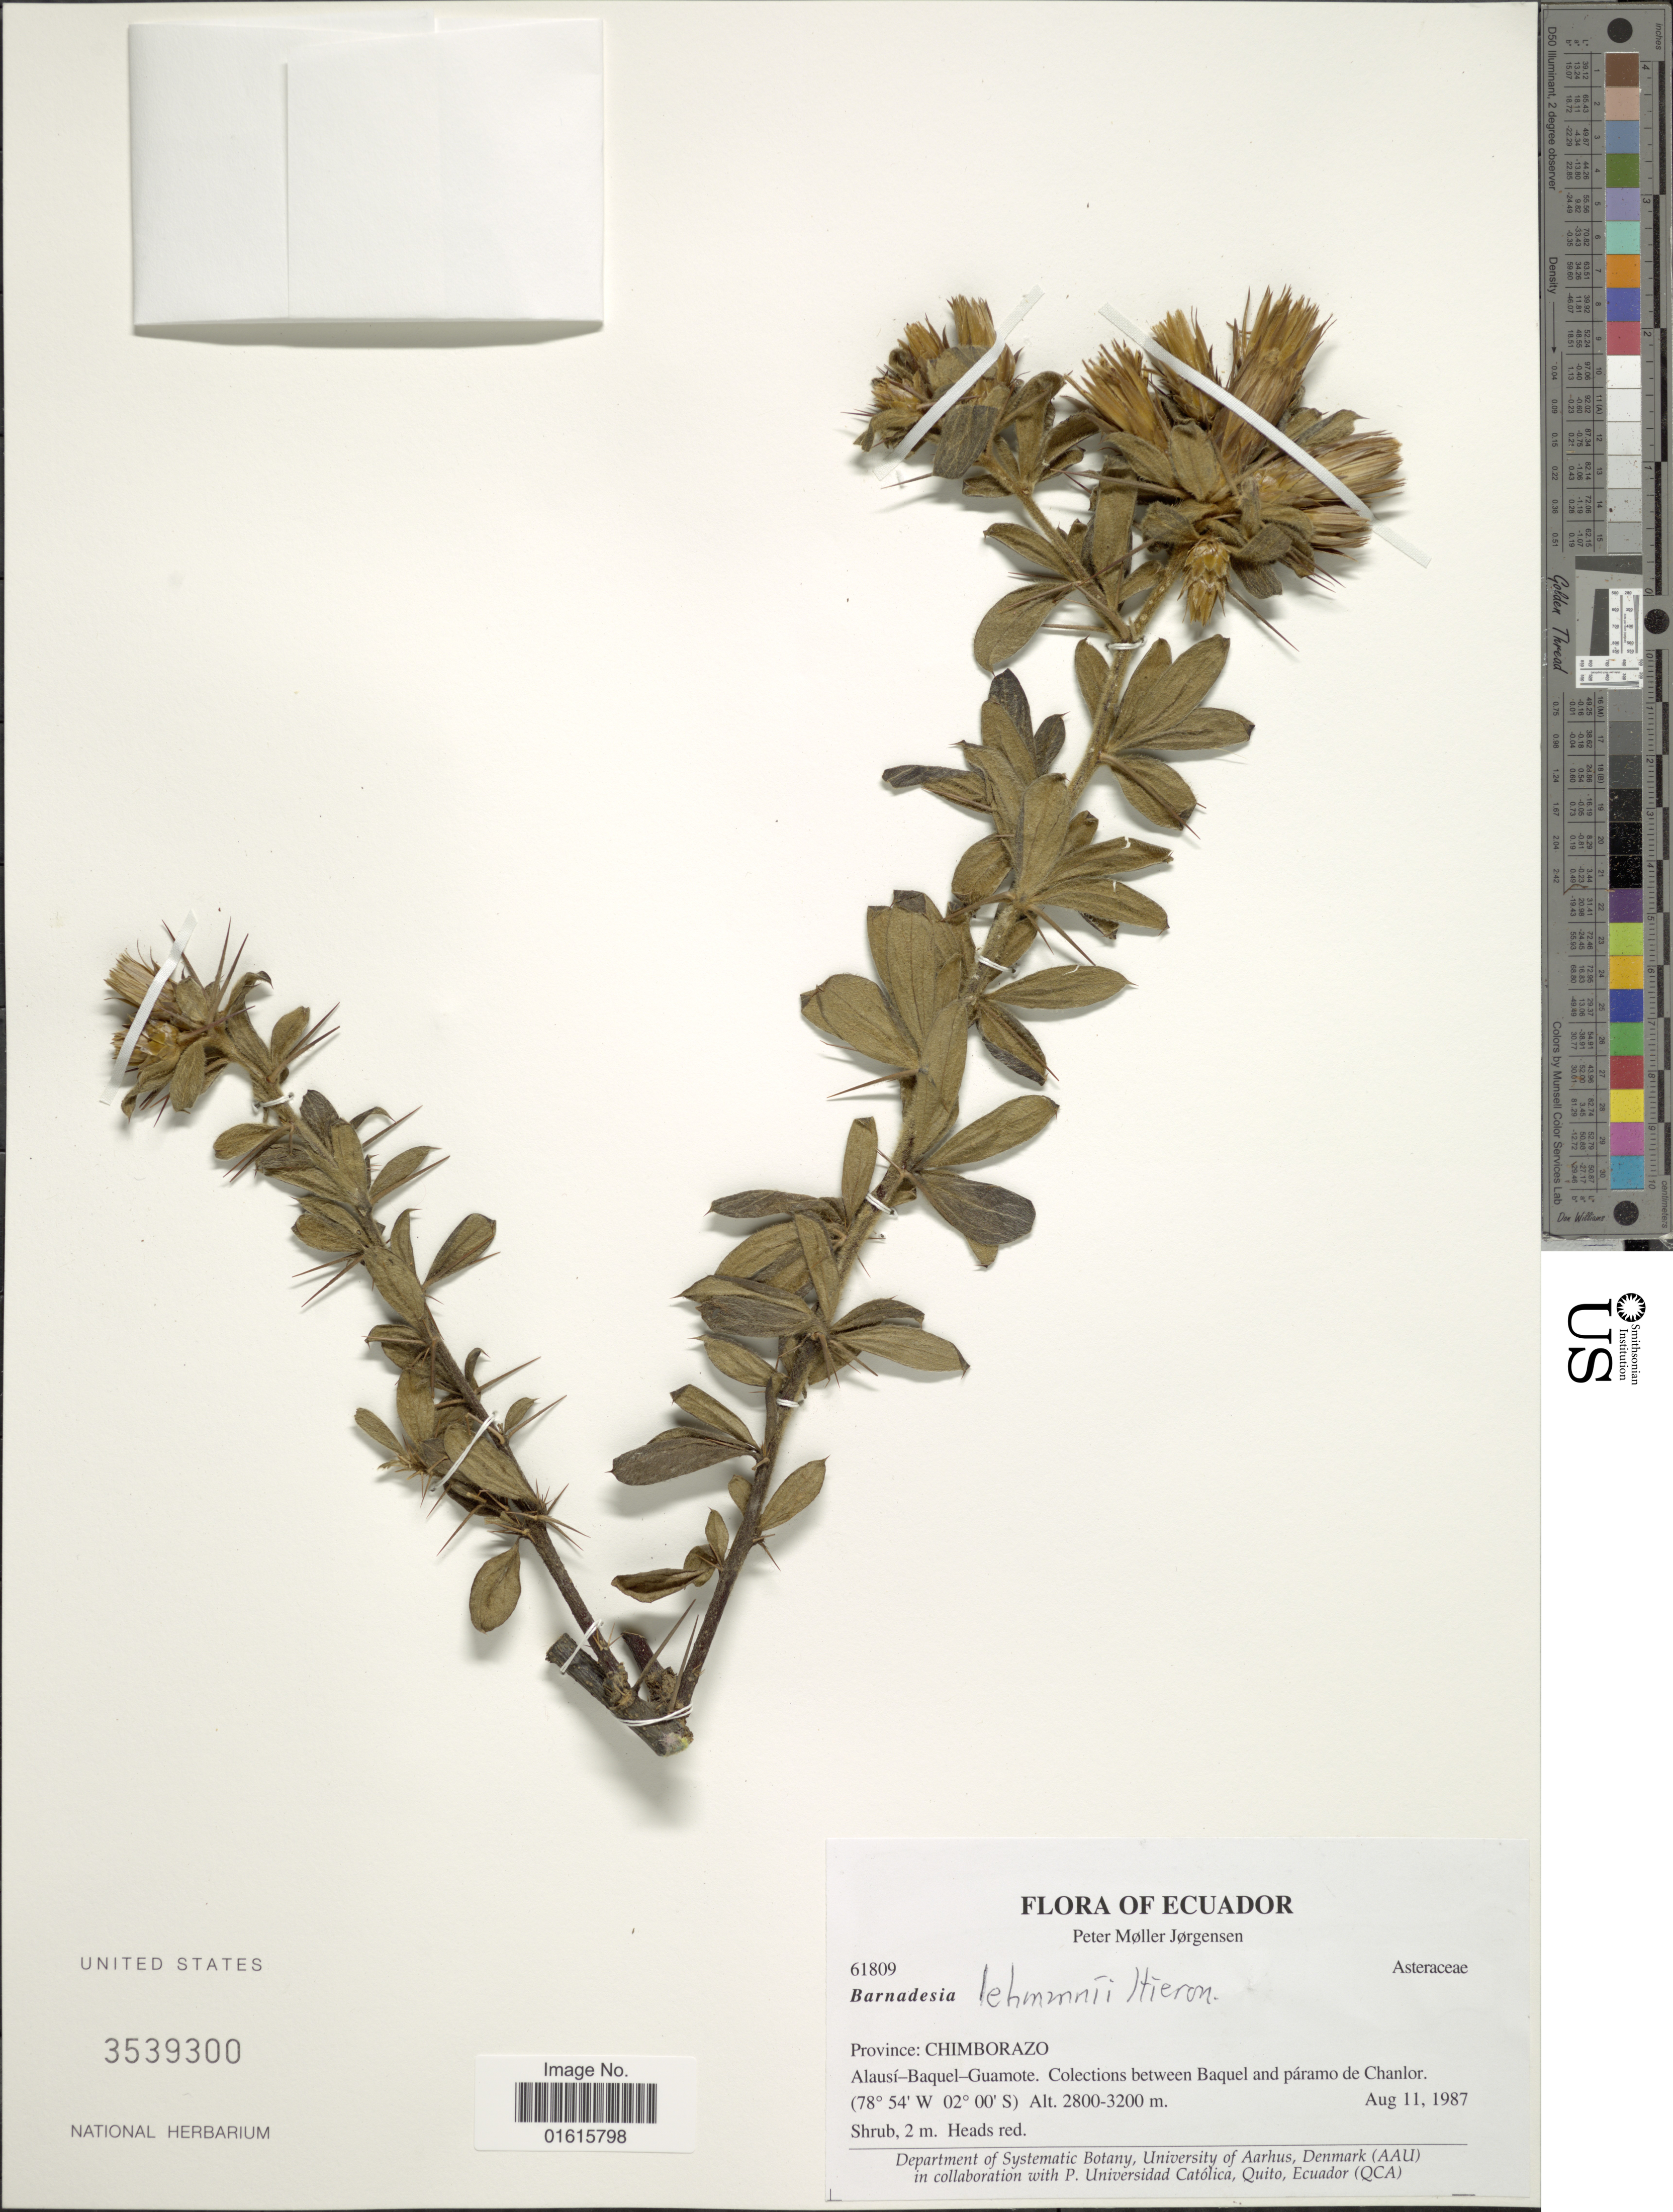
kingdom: Plantae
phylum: Tracheophyta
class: Magnoliopsida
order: Asterales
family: Asteraceae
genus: Barnadesia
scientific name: Barnadesia lehmannii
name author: Hieron.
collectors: P. M. Jørgensen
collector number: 61809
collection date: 1987-08-11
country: Ecuador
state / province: Chimborazo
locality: Alausi-Baquel-Guamote. Colections between Baquel and paramo de Chanlor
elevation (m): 2800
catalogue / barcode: US 3539300